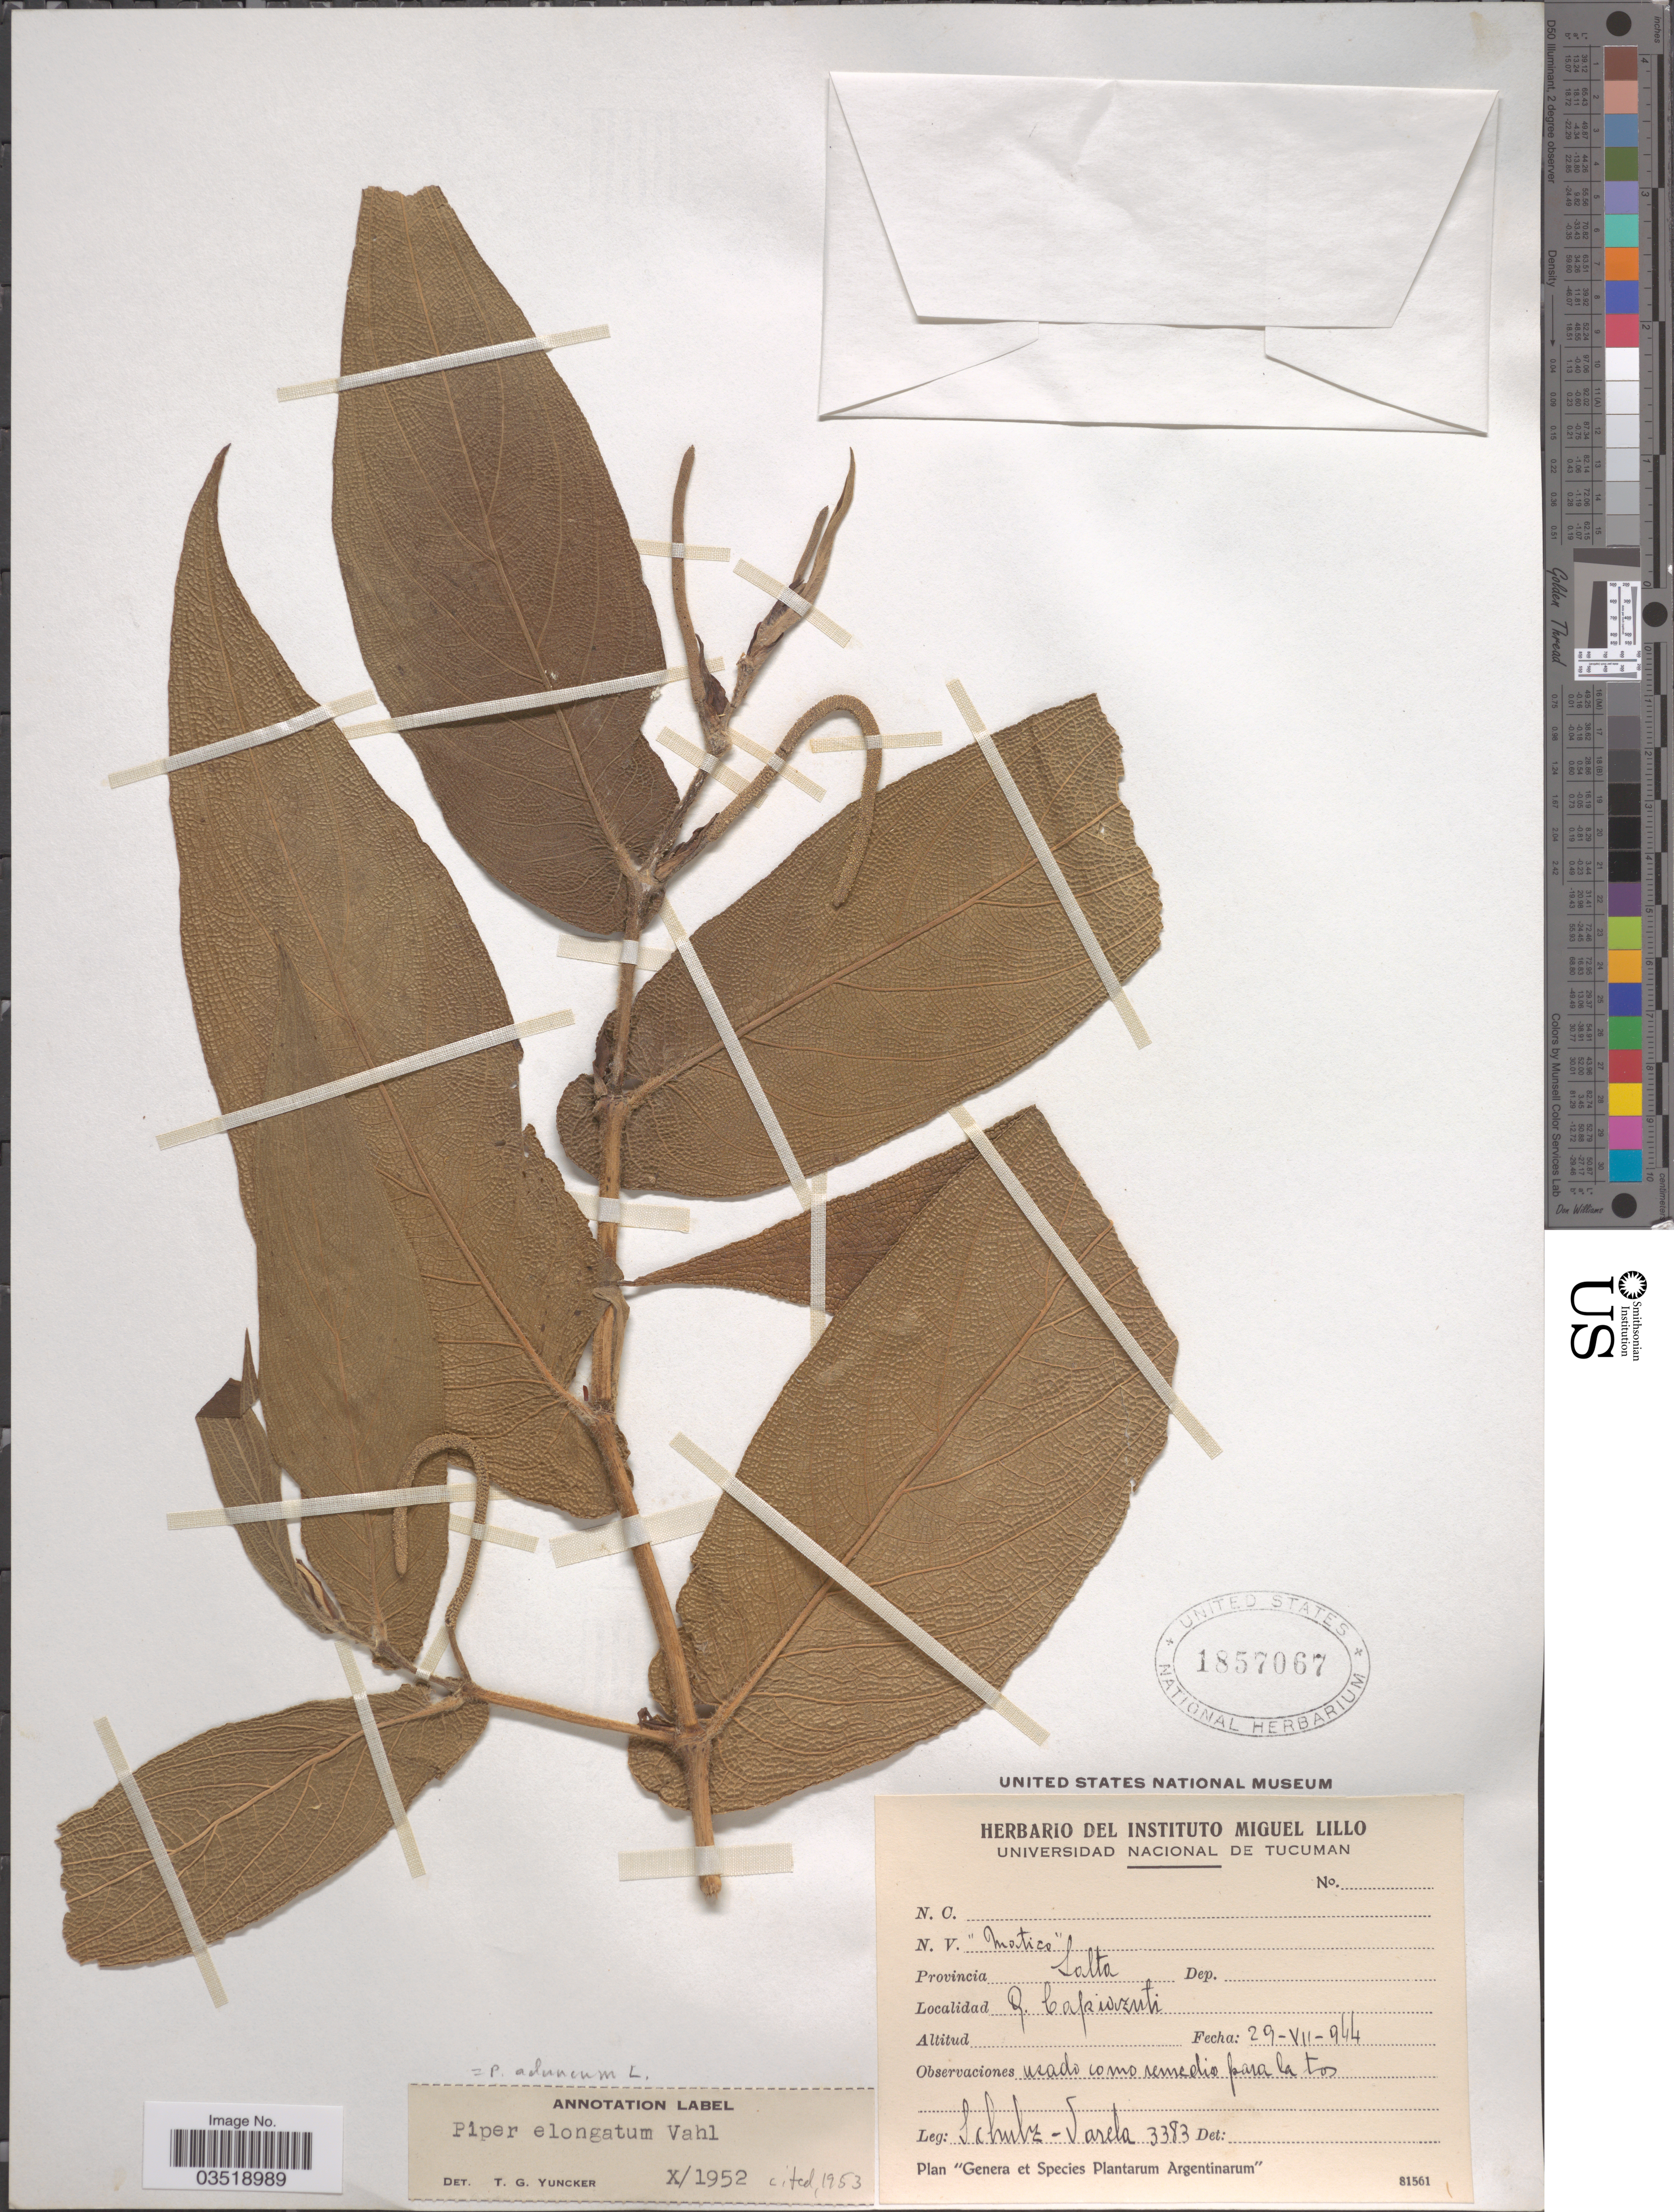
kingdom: Plantae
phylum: Tracheophyta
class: Magnoliopsida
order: Piperales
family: Piperaceae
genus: Piper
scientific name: Piper aduncum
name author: L.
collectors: Schulz-Varela, --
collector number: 3383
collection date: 1944-07-29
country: Argentina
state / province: Salta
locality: Q. Capiozuti [interpreted].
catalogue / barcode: US 1857067